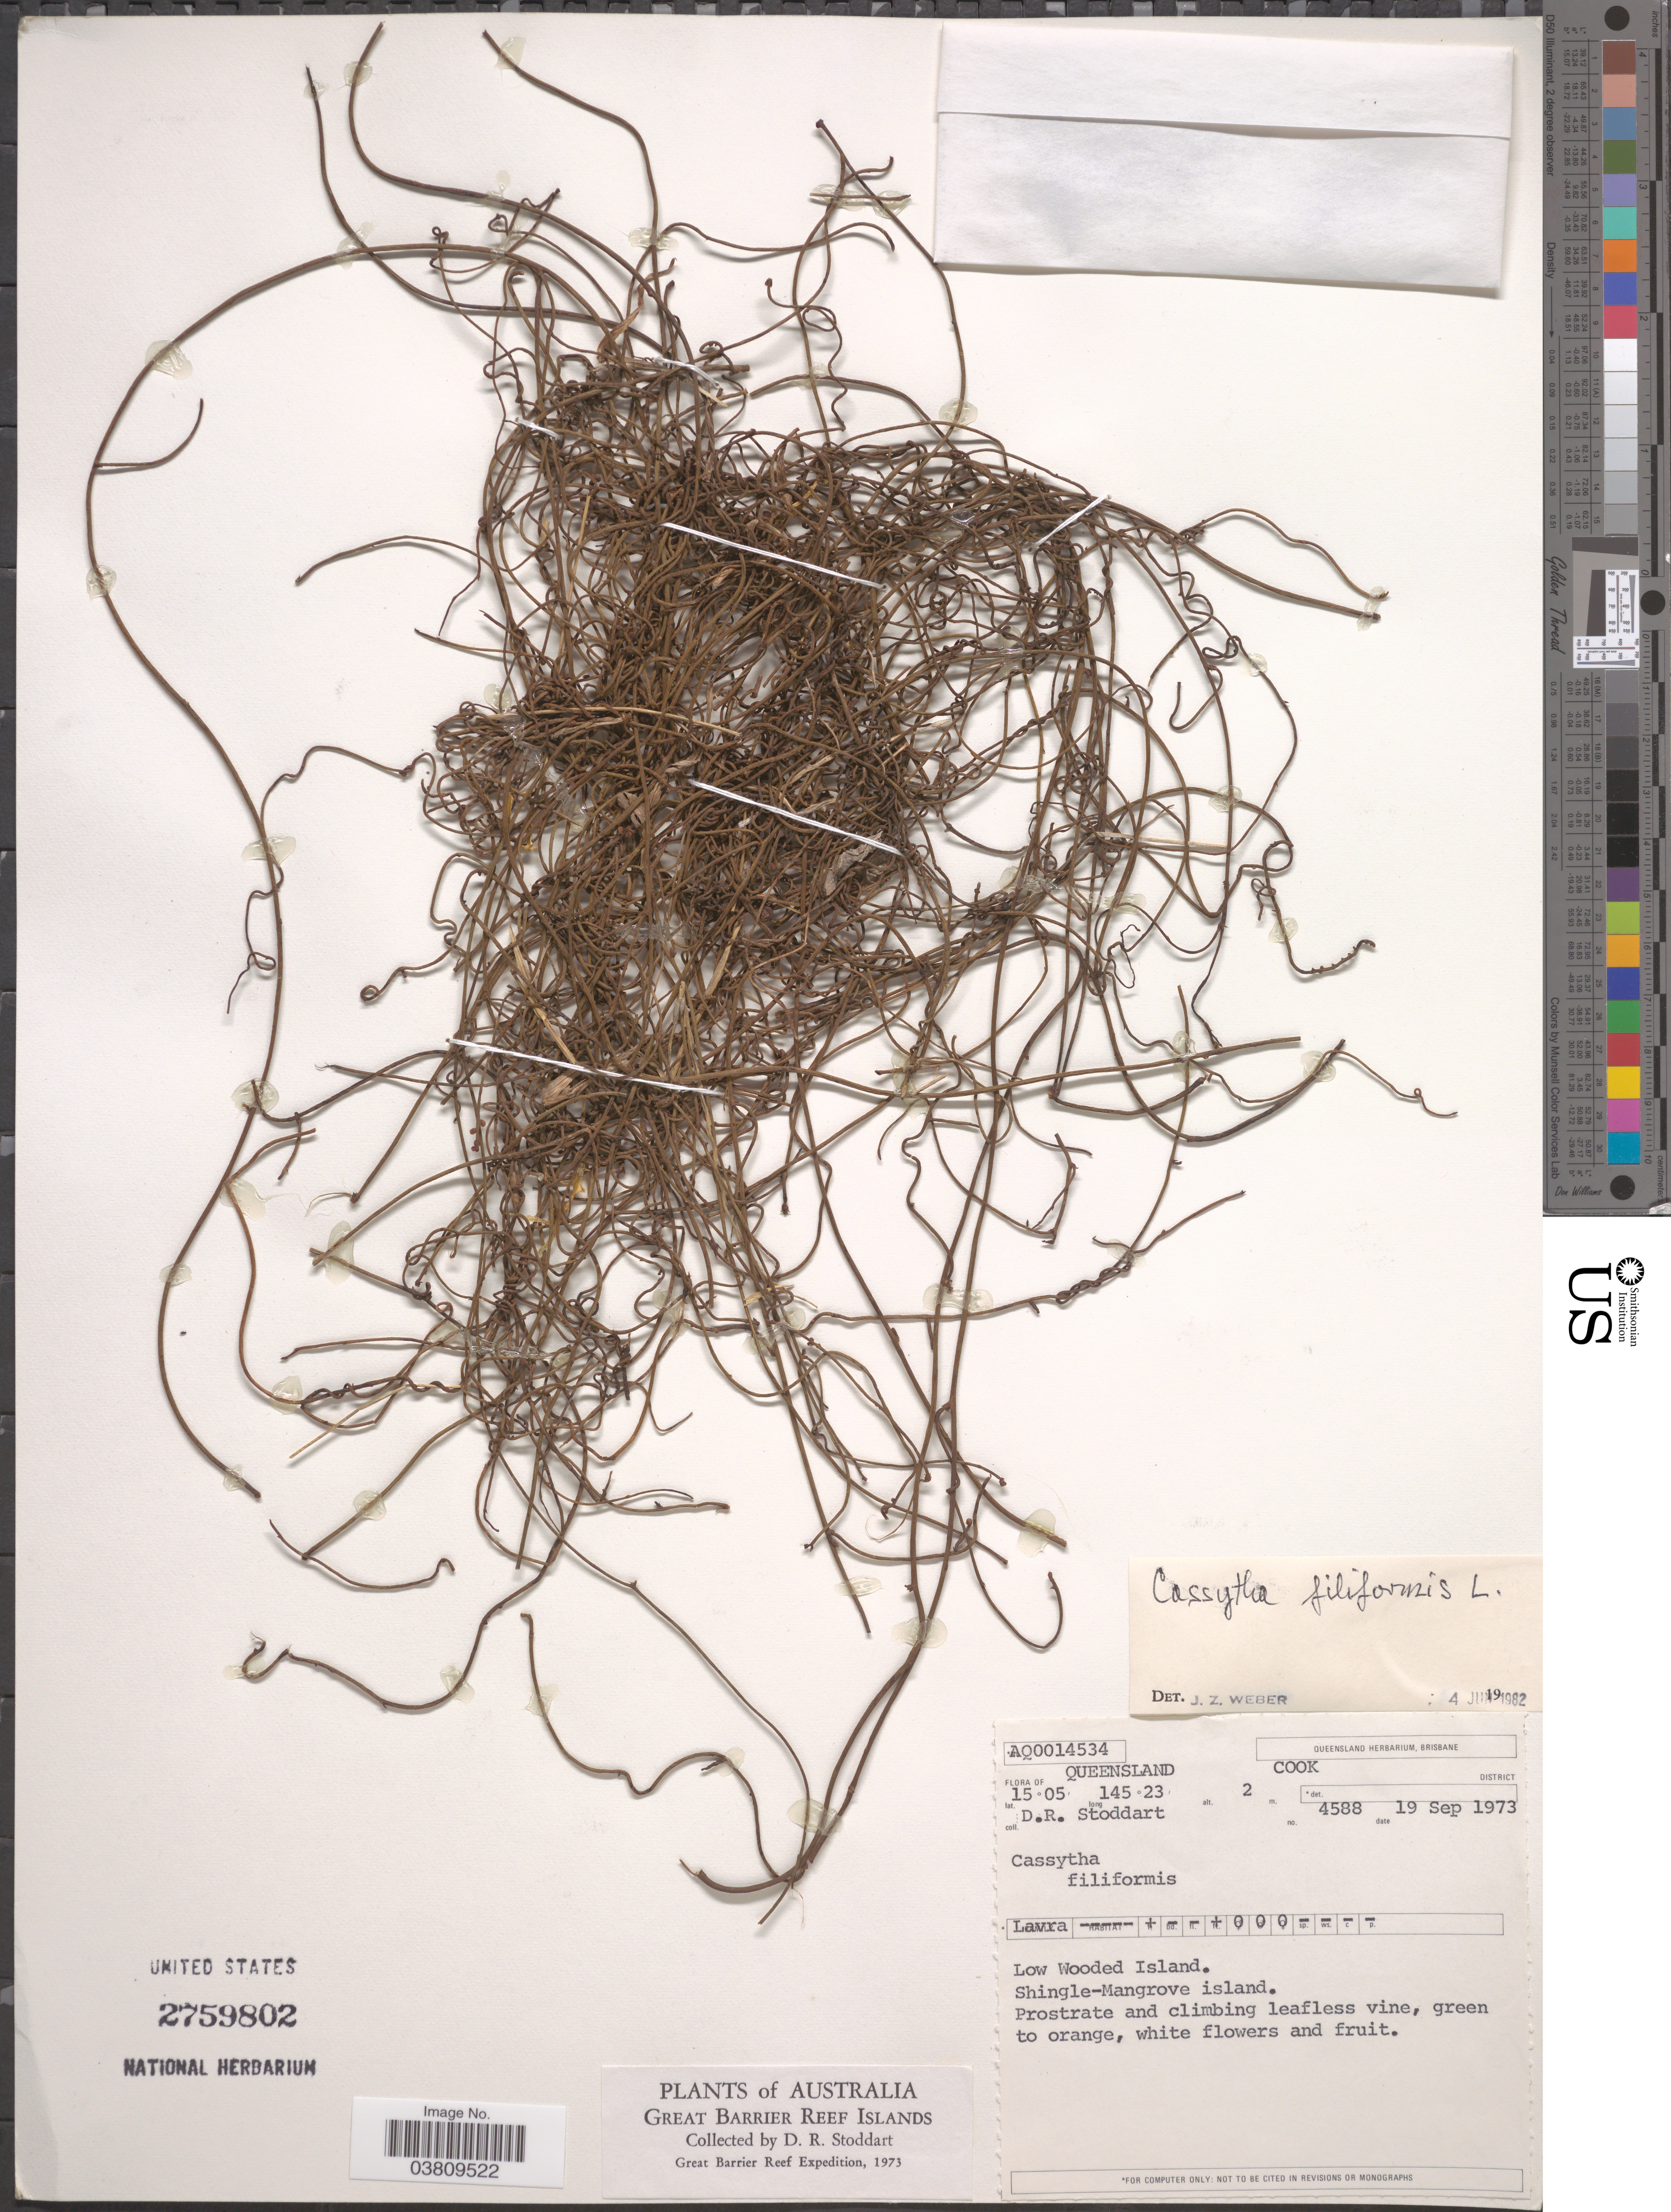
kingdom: Plantae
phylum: Tracheophyta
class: Magnoliopsida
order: Laurales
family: Lauraceae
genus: Cassytha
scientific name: Cassytha filiformis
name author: L.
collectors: D. R. Stoddart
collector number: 4588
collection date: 1973-09-19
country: Australia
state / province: Queensland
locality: Great Barrier Reef Islands. Cook District. Low Wooded Island. Shingle-Mangrove island.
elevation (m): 2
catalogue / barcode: US 2759802